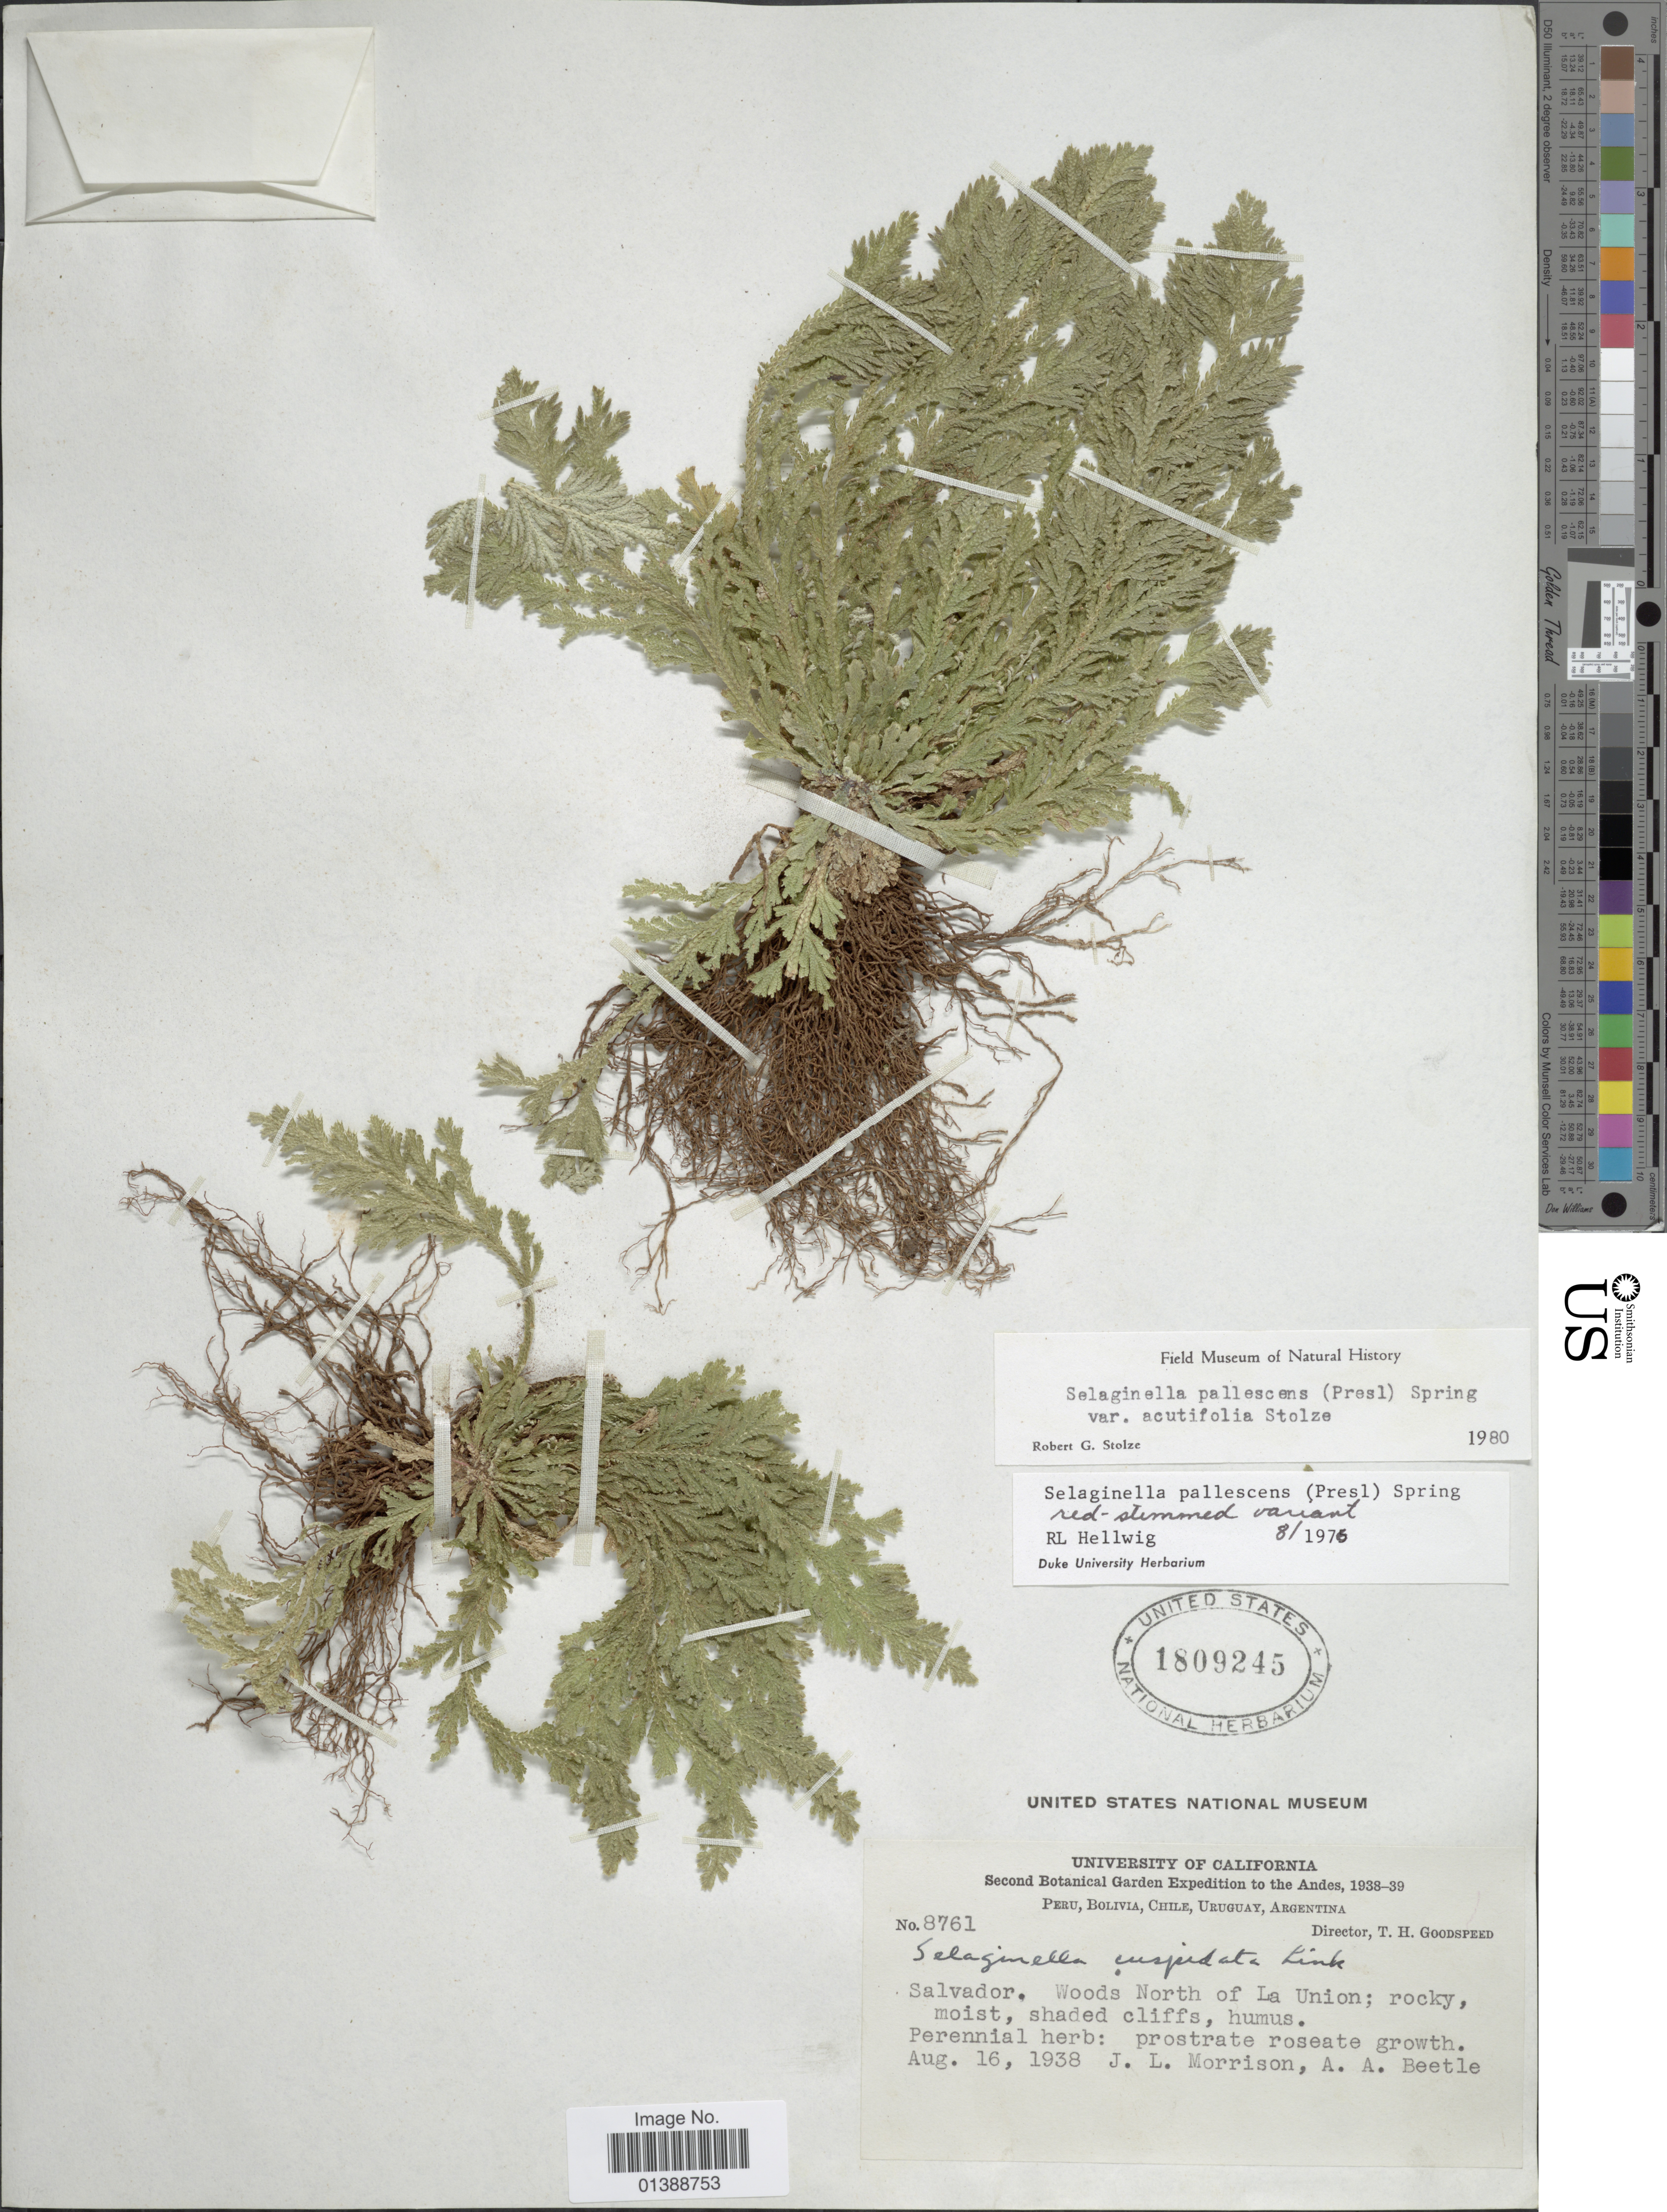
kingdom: Plantae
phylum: Tracheophyta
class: Lycopodiopsida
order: Selaginellales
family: Selaginellaceae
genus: Selaginella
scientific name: Selaginella pallescens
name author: (C. Presl) Spring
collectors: J. L. Morrison & A. A. Beetle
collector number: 8761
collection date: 1938-08-16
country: El Salvador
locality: Salvador. Woods North of La Union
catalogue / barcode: US 1809245